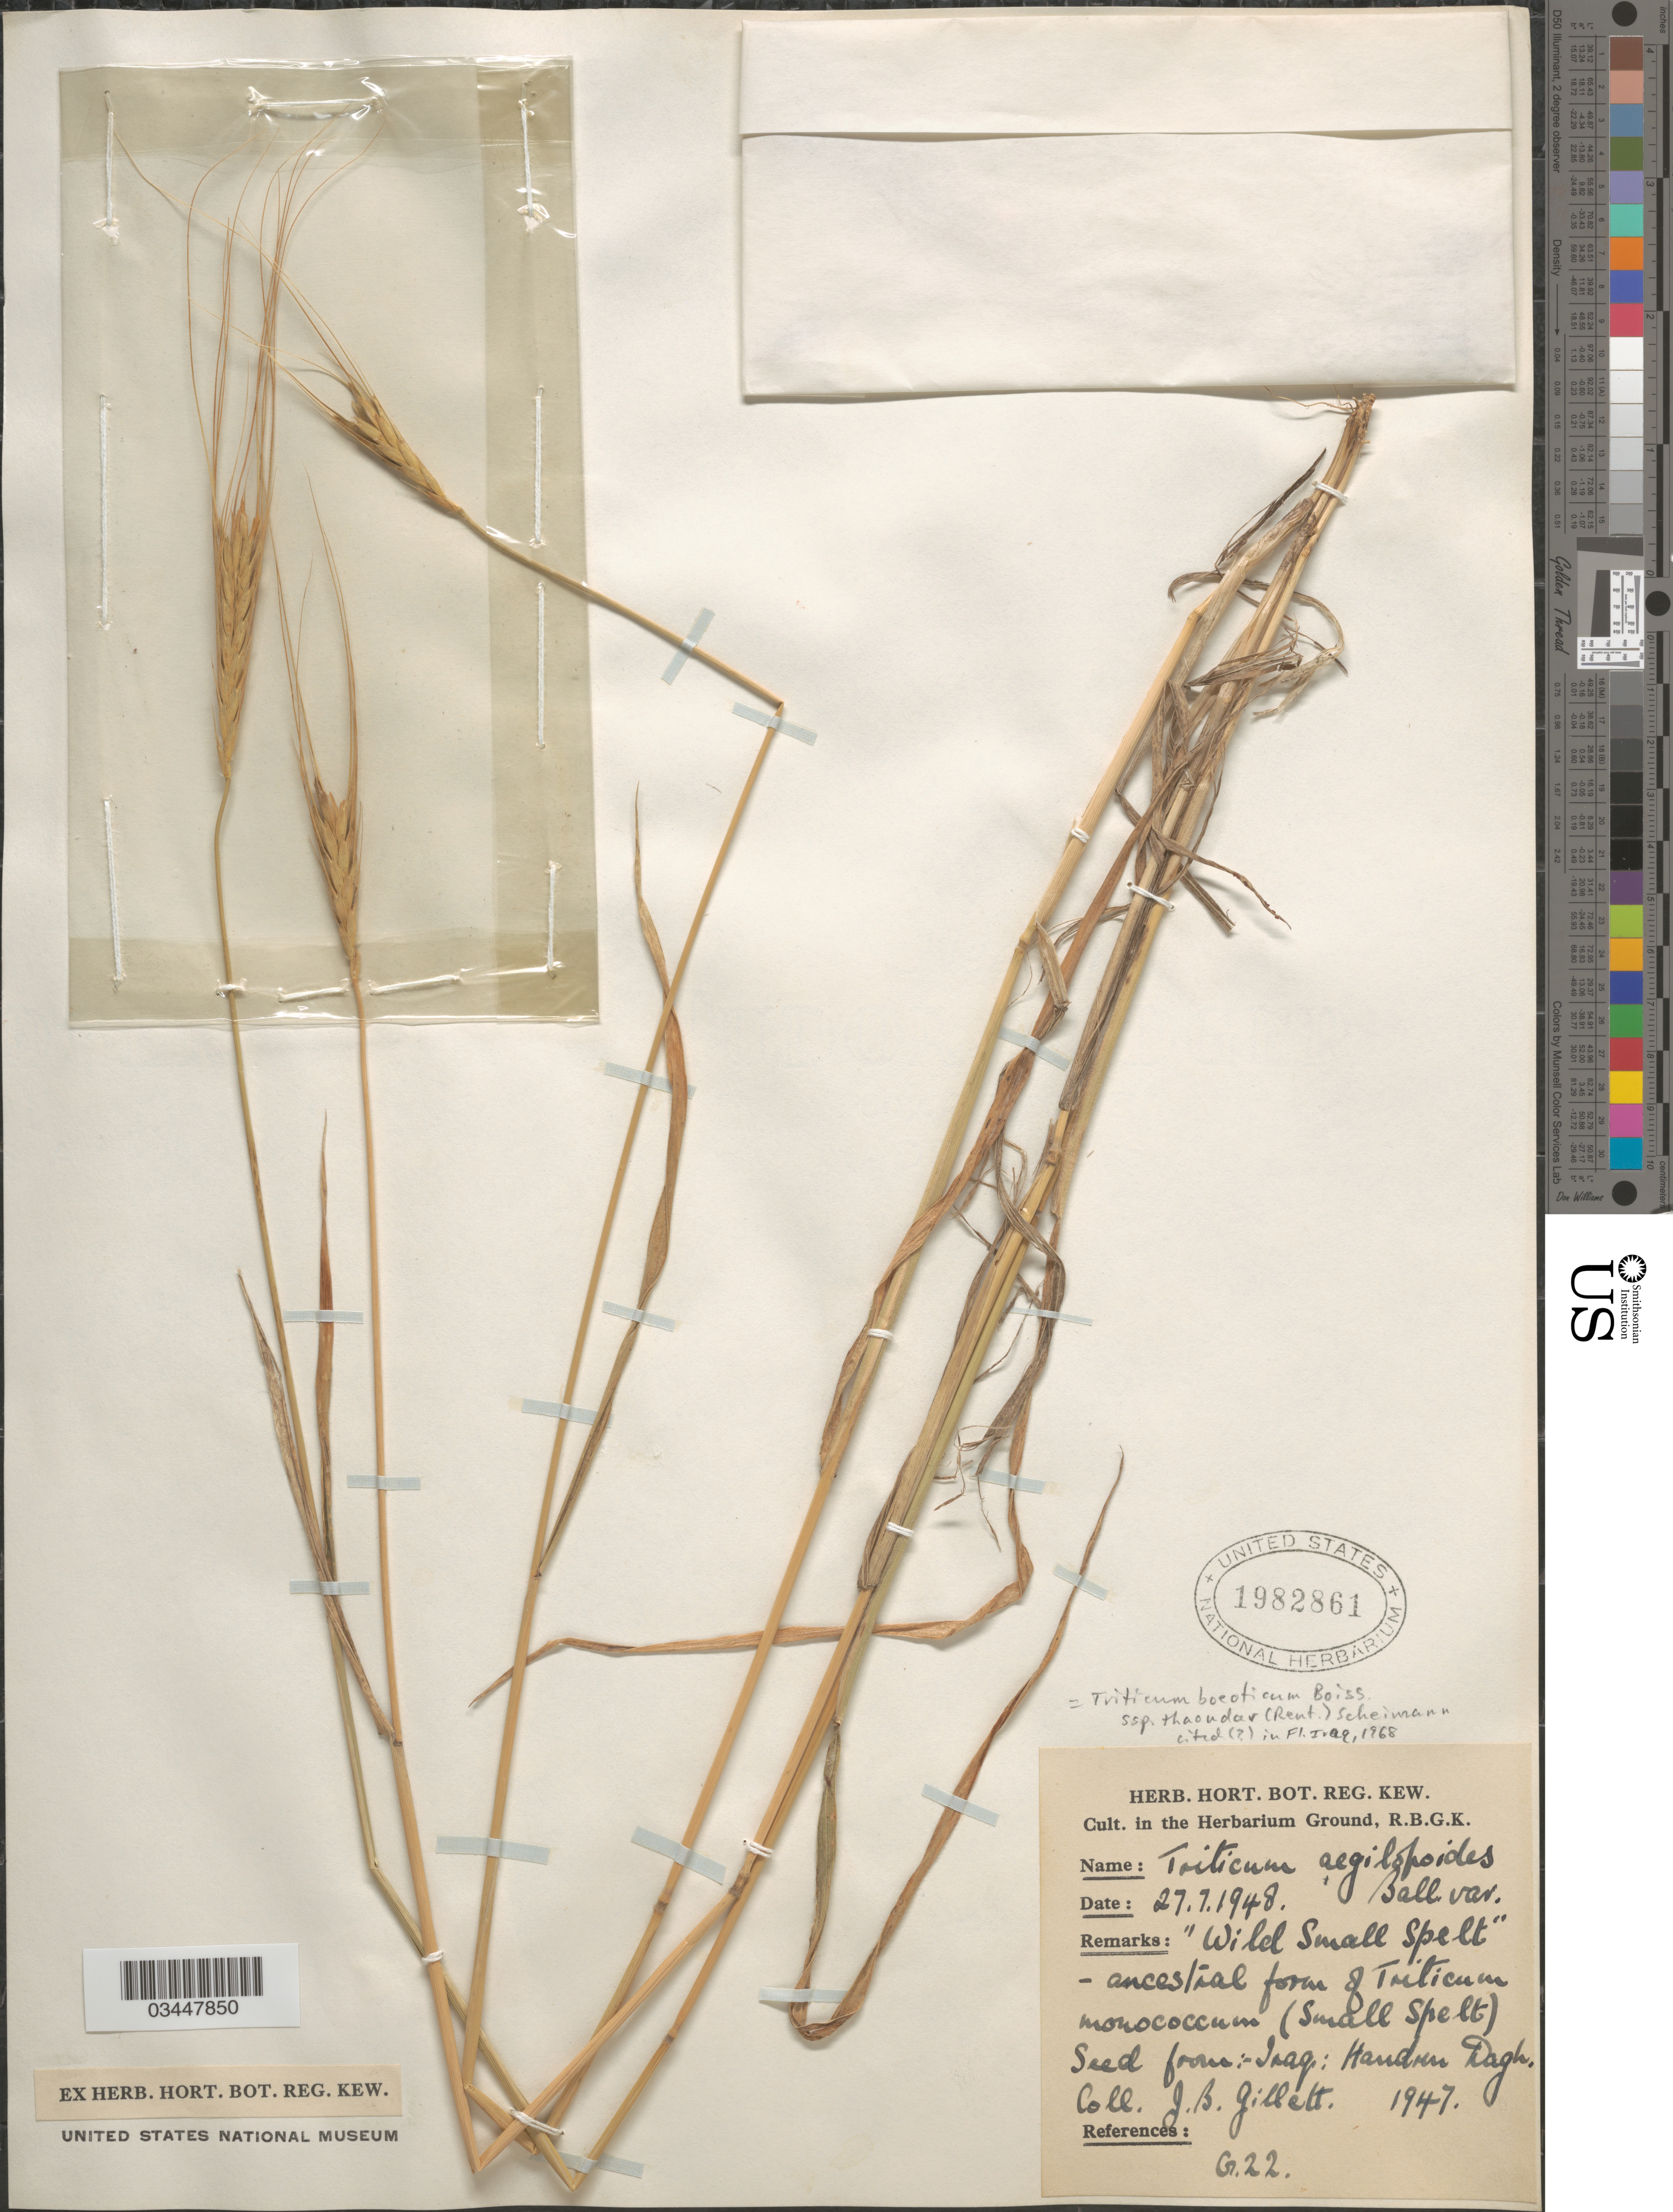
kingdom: Plantae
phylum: Tracheophyta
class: Liliopsida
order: Poales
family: Poaceae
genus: Triticum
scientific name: Triticum boeoticum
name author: Boiss.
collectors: ex herb. Hort. Reg. Kew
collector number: G22?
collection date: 1948-07-27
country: United Kingdom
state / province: England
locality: Cult. in the Herbarium Ground, R.B.G.K.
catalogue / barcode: US 1982861